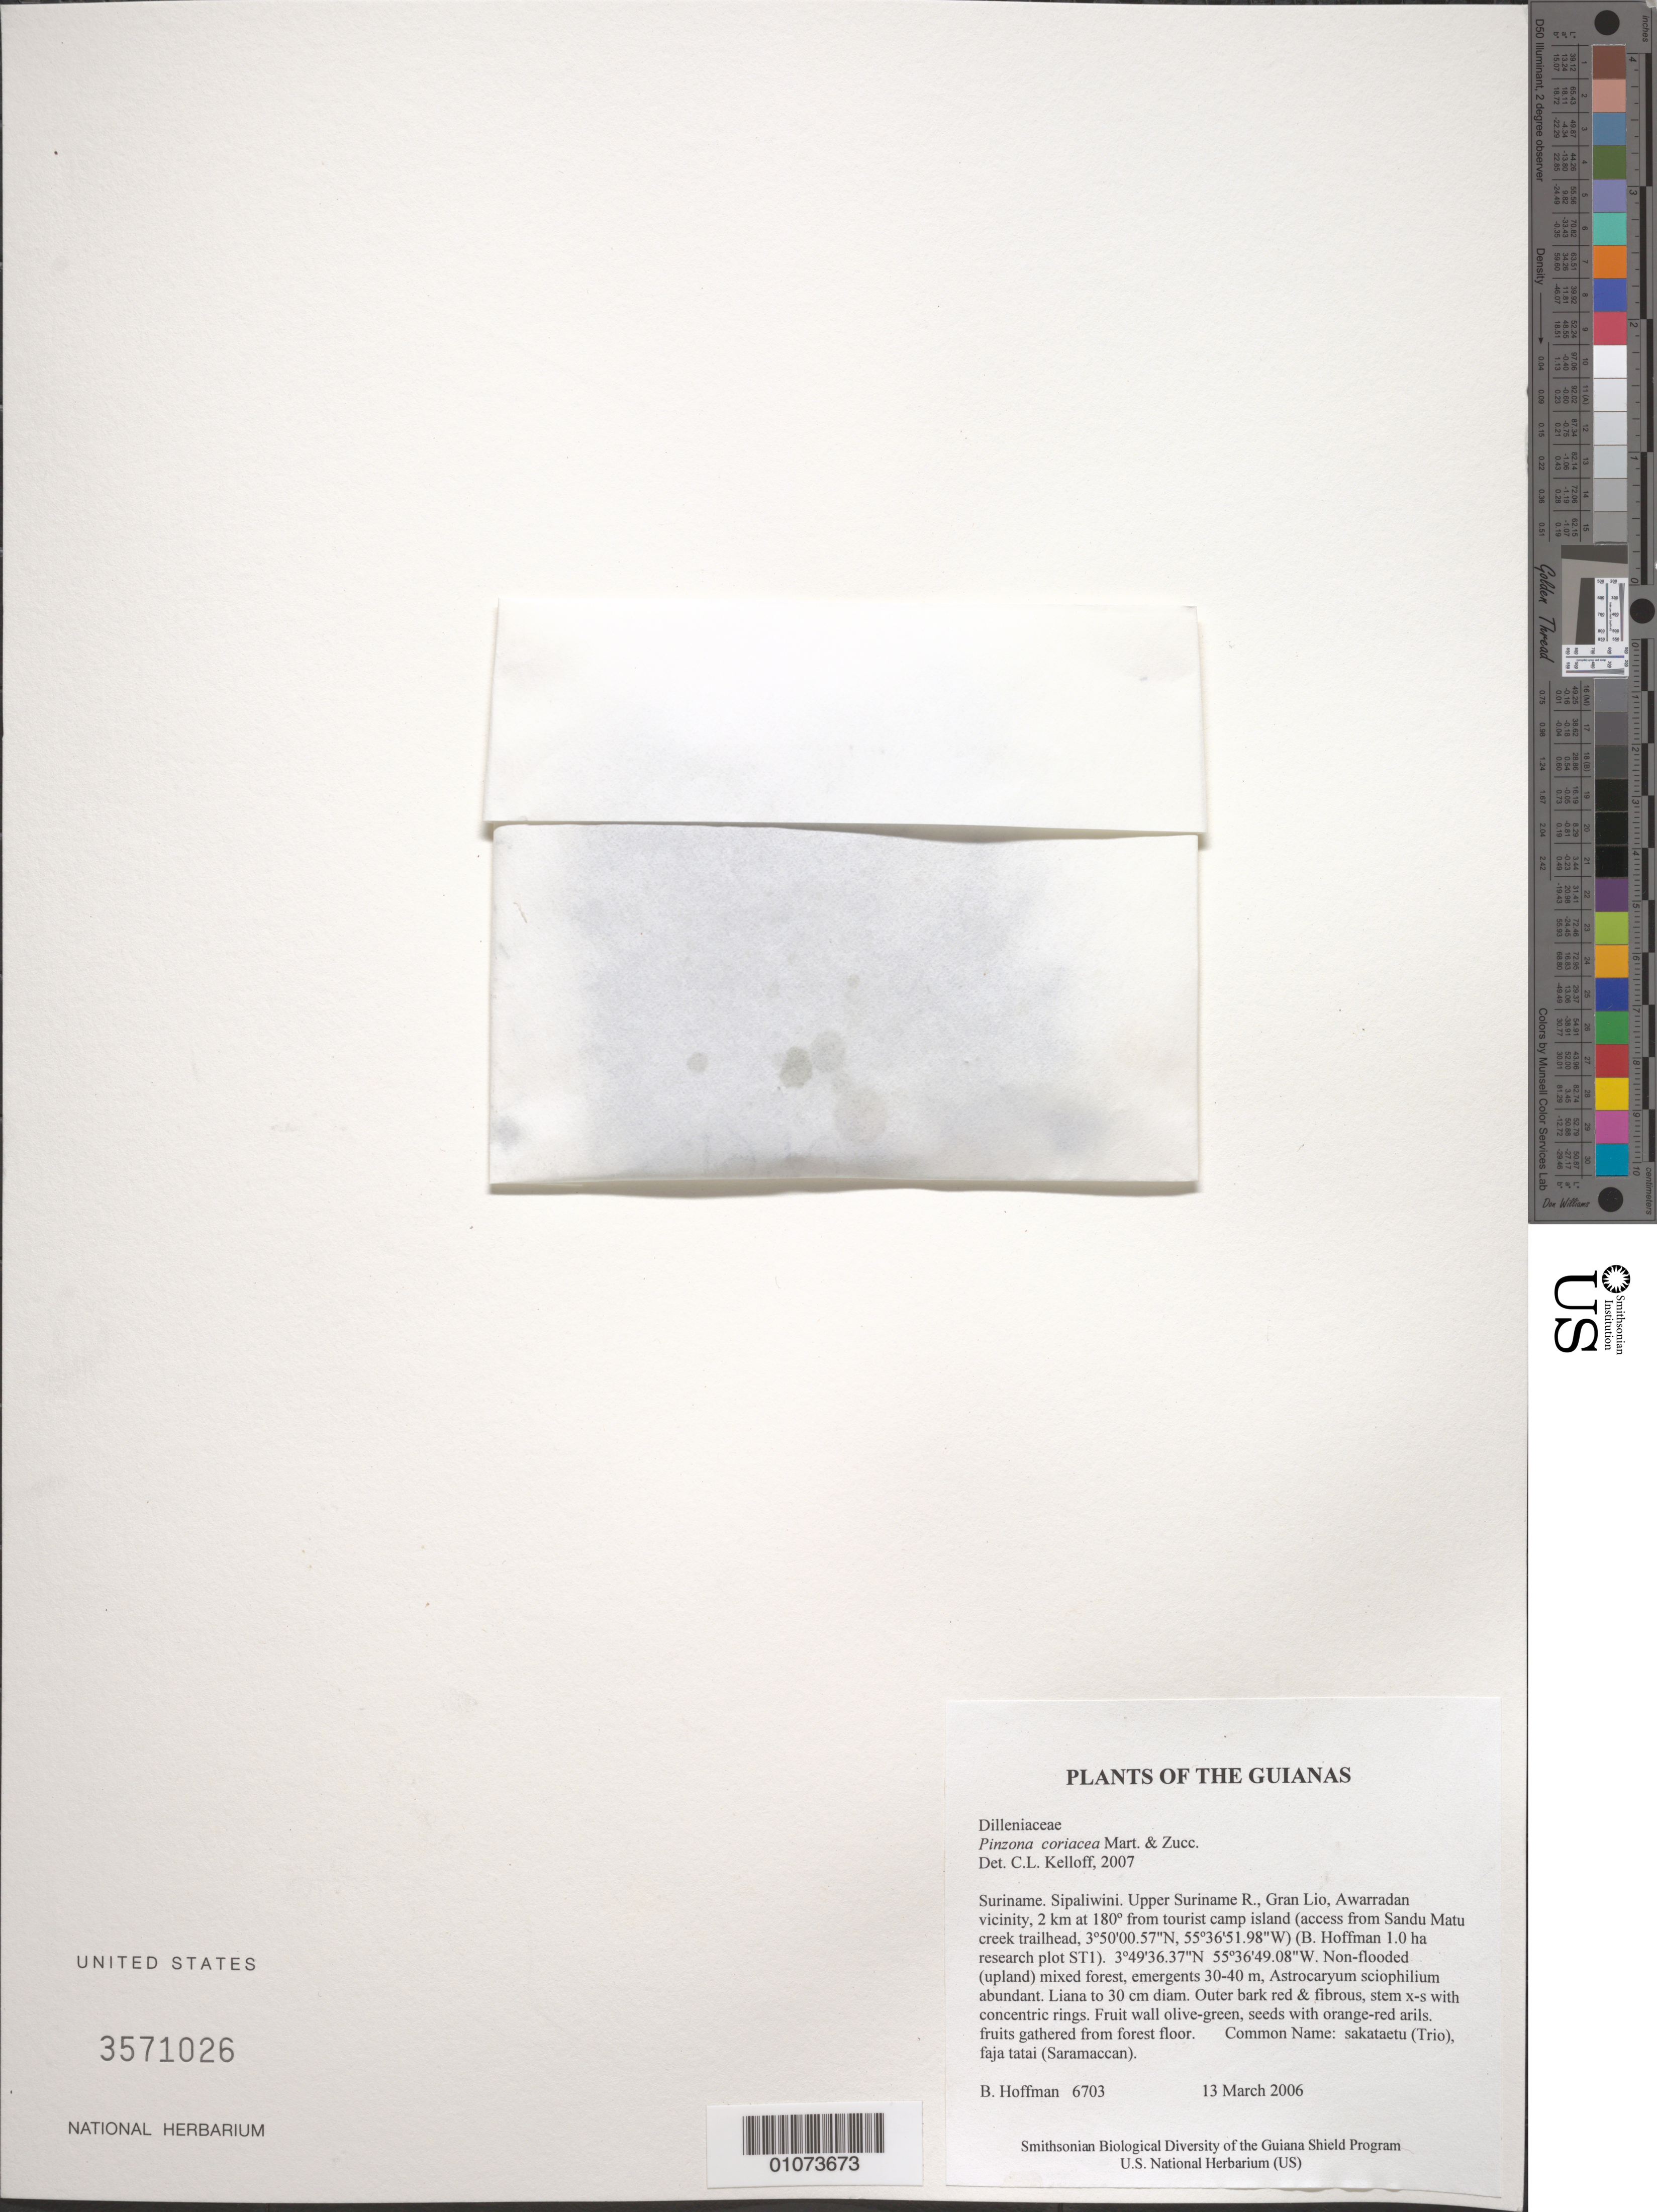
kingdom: Plantae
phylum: Tracheophyta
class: Magnoliopsida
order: Dilleniales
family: Dilleniaceae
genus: Pinzona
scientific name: Pinzona coriacea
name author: Mart. & Zucc.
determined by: Kelloff, Carol L., (US), Smithsonian Institution - National Museum of Natural History (UNITED STATES)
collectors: B. Hoffman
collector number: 6703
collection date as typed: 13 March 2006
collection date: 2006-03-13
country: Suriname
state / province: Sipaliwini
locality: Upper Suriname R., Gran Lio, Awarradan vicinity, 2 km at 180º from tourist camp island (access from Sandu Matu creek trailhead, 3º50'00.57"N, 55º36'51.98"W) (B. Hoffman 1.0 ha research plot ST1)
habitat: Non-flooded (upland) mixed forest, emergents 30-40 m, Astrocaryum sciophilium abundant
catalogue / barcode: US 3571026